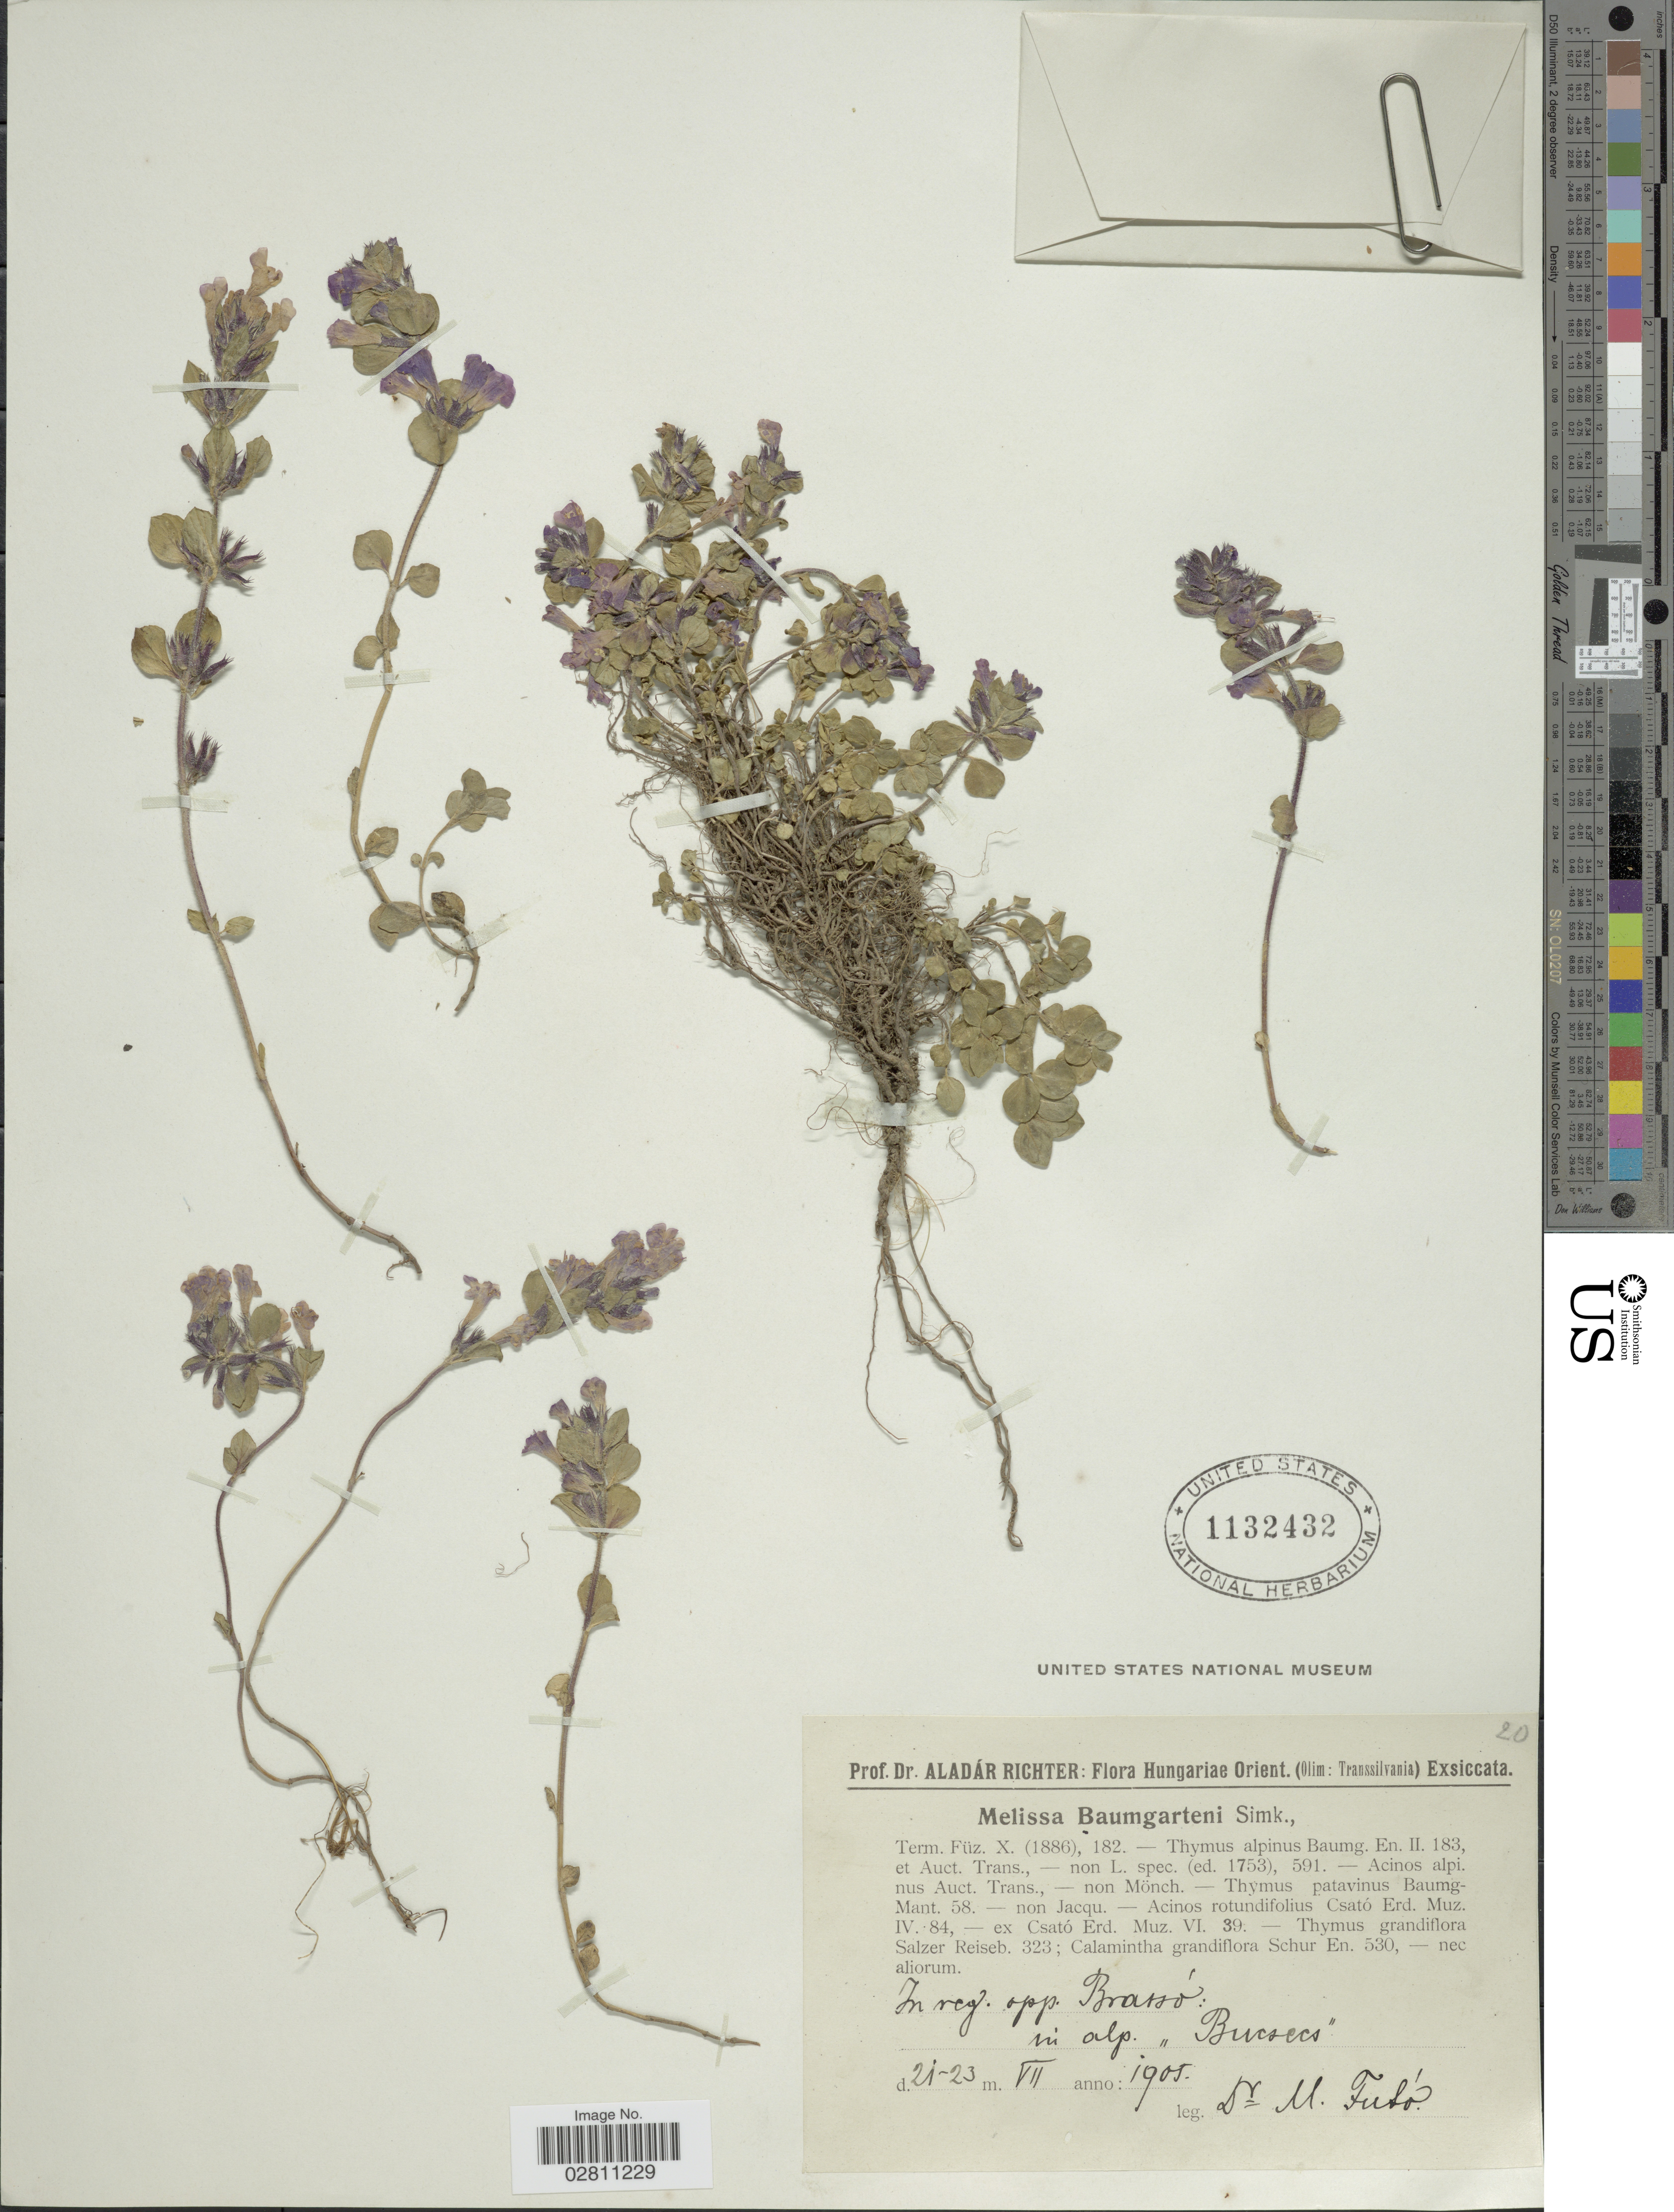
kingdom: Plantae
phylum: Tracheophyta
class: Magnoliopsida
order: Lamiales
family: Lamiaceae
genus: Clinopodium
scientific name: Clinopodium alpinum subsp. hungaricum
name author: (Simonk.) Govaerts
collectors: M. Futo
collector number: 20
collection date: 1905-07-21/1905-07-23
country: Romania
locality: Hungariae Orient (Olim: Transsilvania), In reg. opp. Brassó: in alp "Bucsecs".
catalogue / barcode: US 1132432